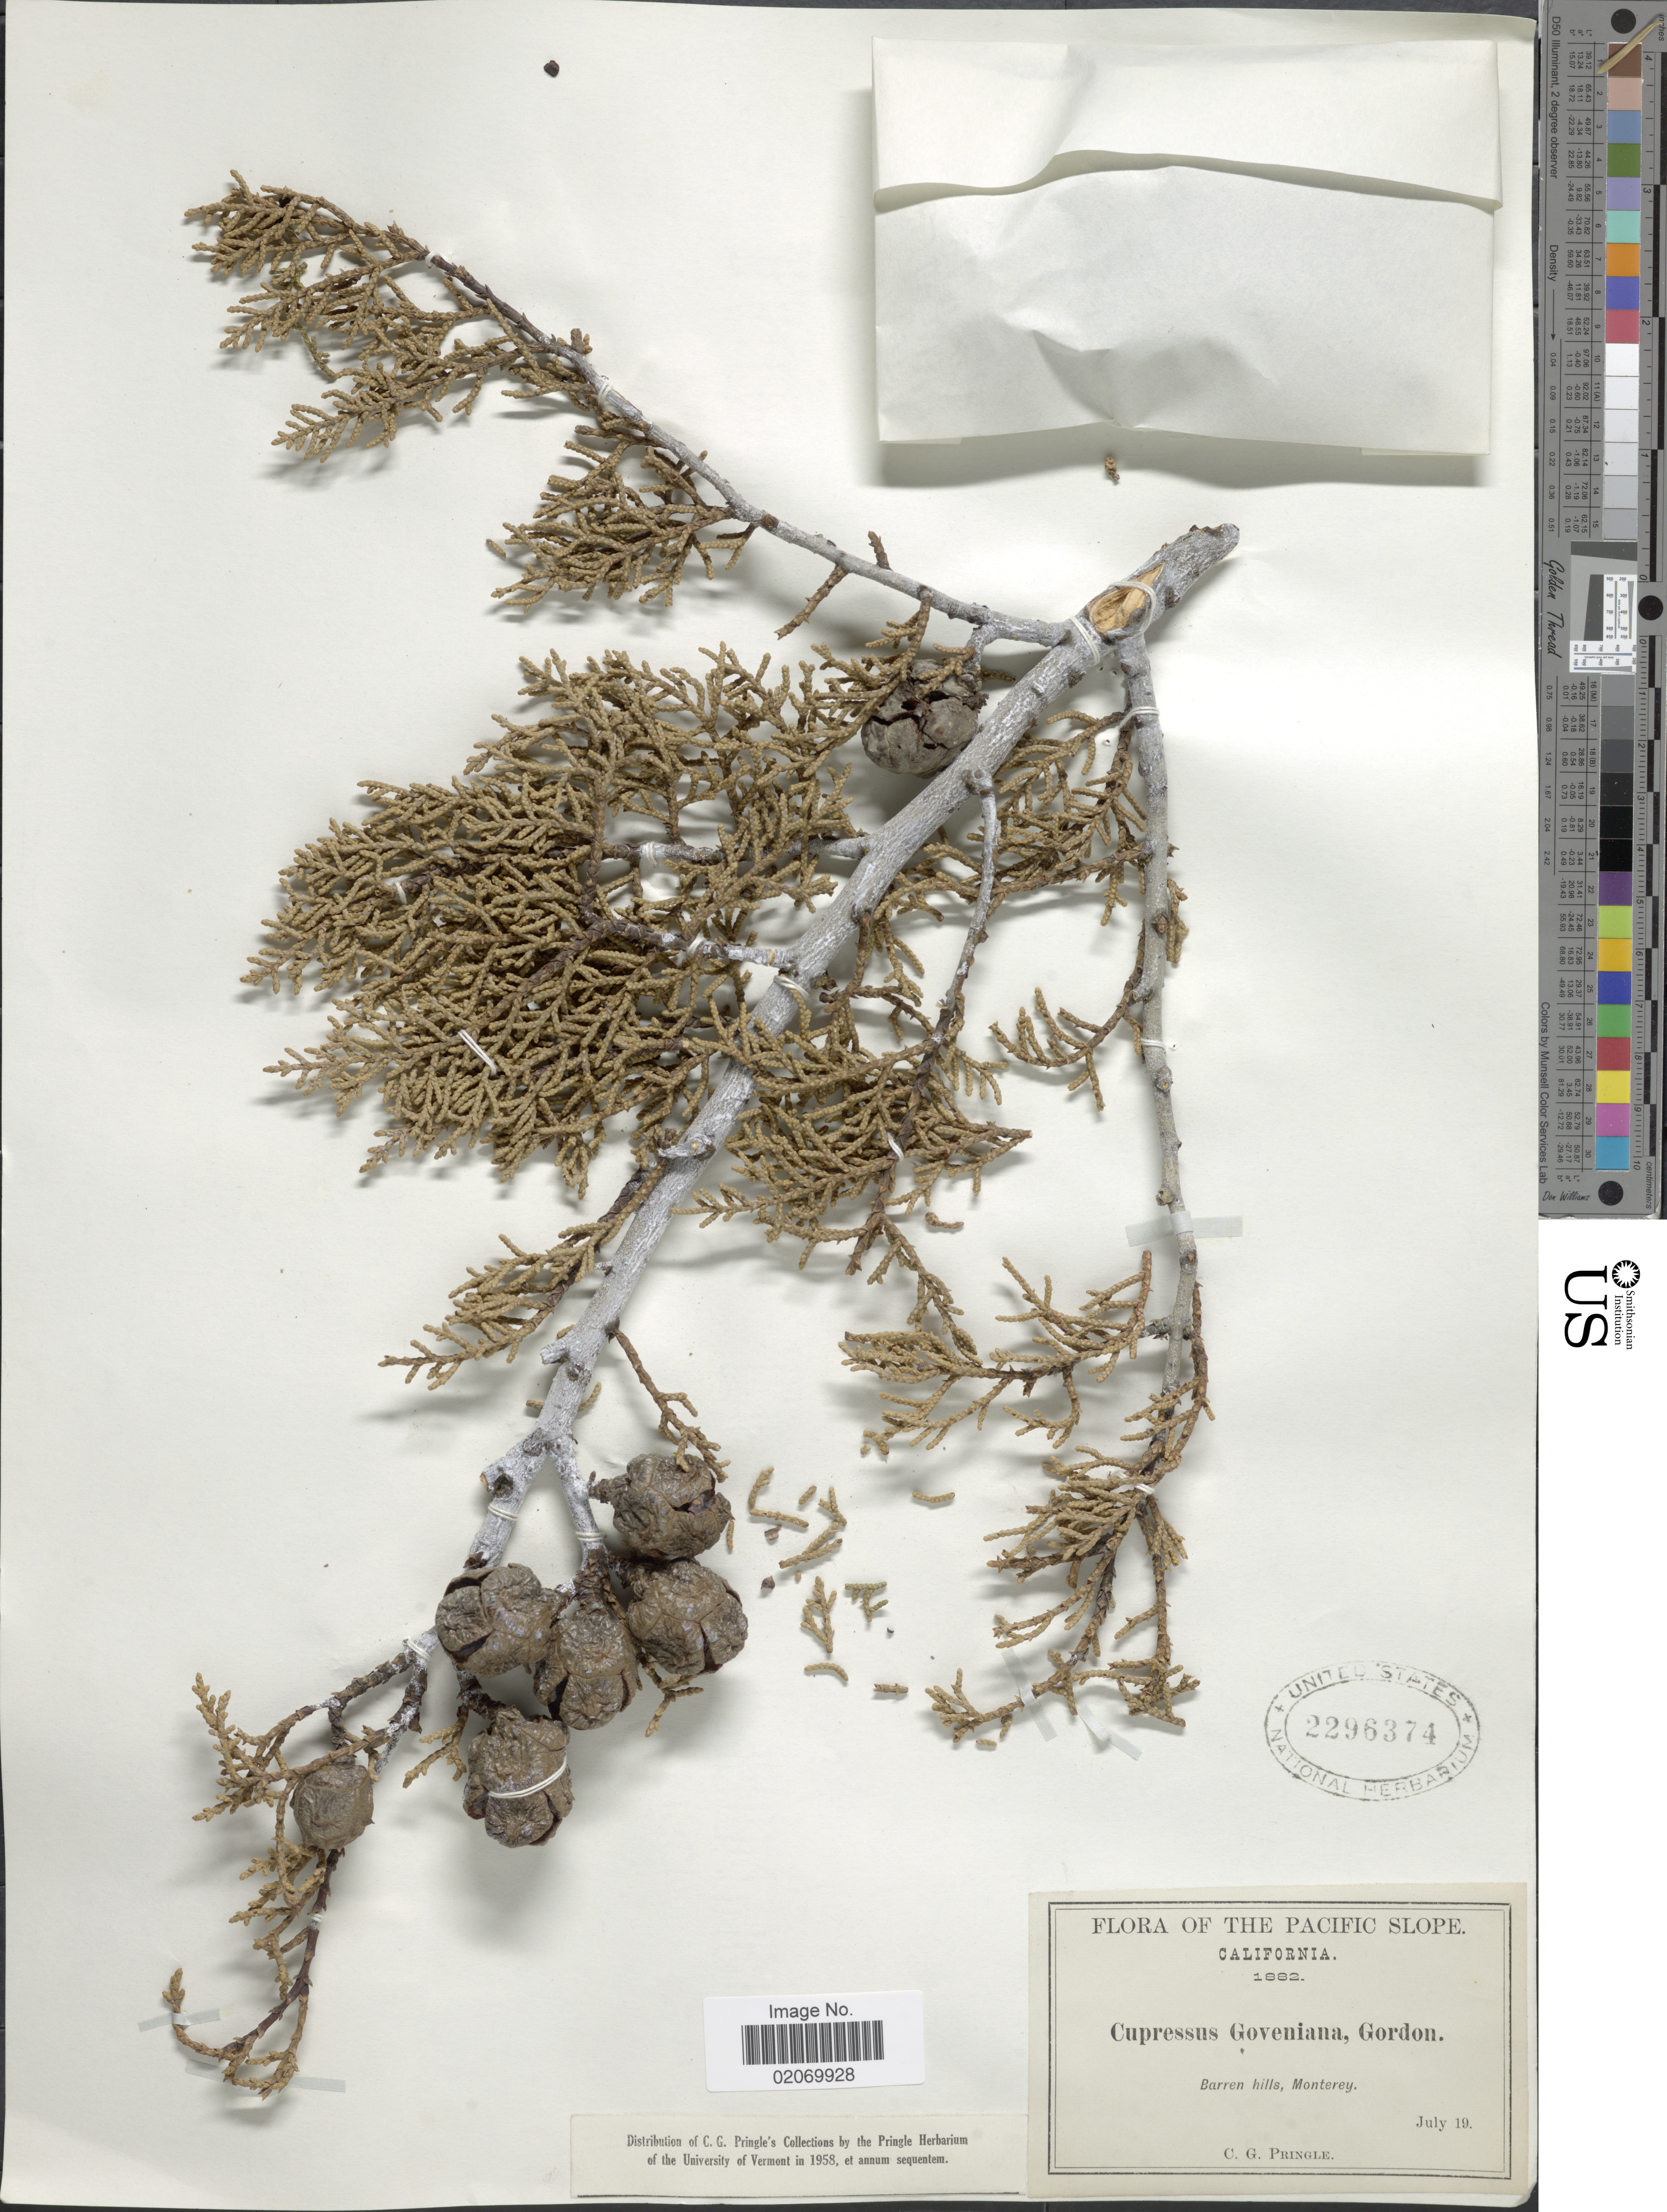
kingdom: Plantae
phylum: Tracheophyta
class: Pinopsida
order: Pinales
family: Cupressaceae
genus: Hesperocyparis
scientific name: Hesperocyparis goveniana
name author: (Gordon) Bartel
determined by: (US) Smithsonian Institution - National Museum of Natural History - Department of Botany (UNITED STATES)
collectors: C. G. Pringle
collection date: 1882-07-19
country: United States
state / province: California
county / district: Monterey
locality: The Pacific Slope, Monterey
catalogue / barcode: US 2296374